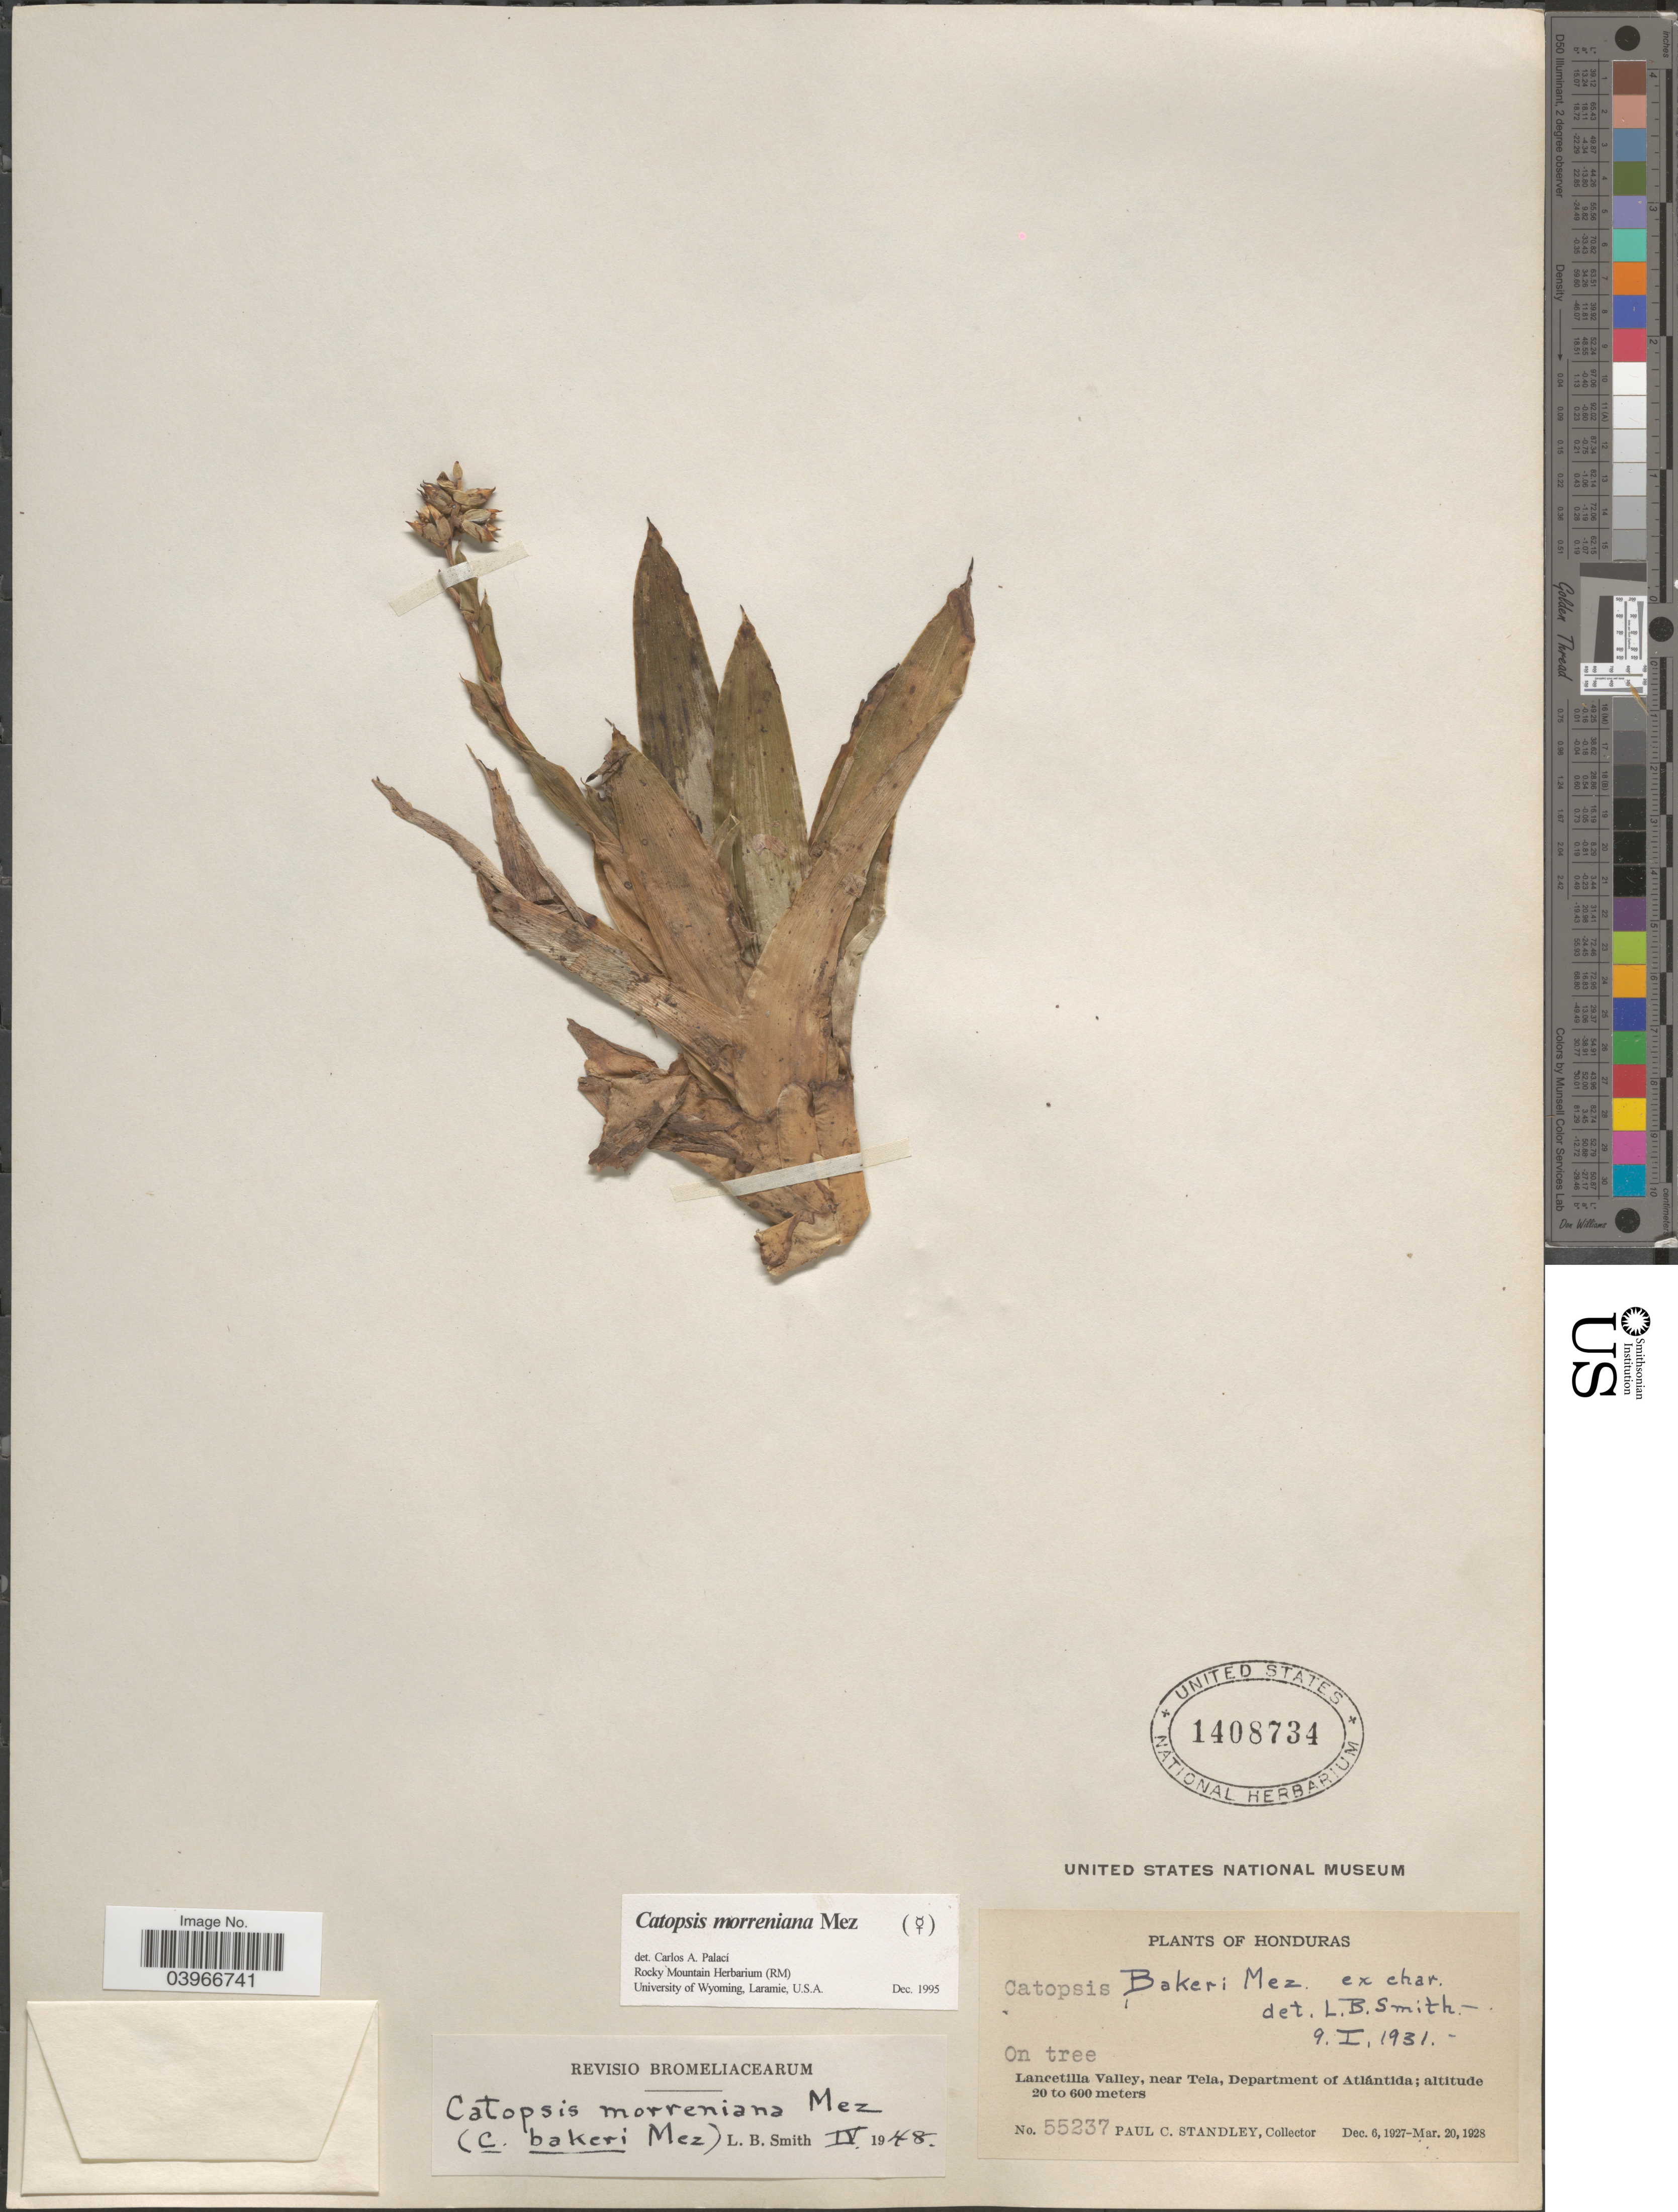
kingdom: Plantae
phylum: Tracheophyta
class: Liliopsida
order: Poales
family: Bromeliaceae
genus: Catopsis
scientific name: Catopsis morreniana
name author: Mez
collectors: P. C. Standley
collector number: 55237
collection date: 1927-12-06/1928-03-20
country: Honduras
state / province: Atlantida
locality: Lancetilla Valley, near Tela, Department of Atlántida.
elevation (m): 20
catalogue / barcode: US 1408734